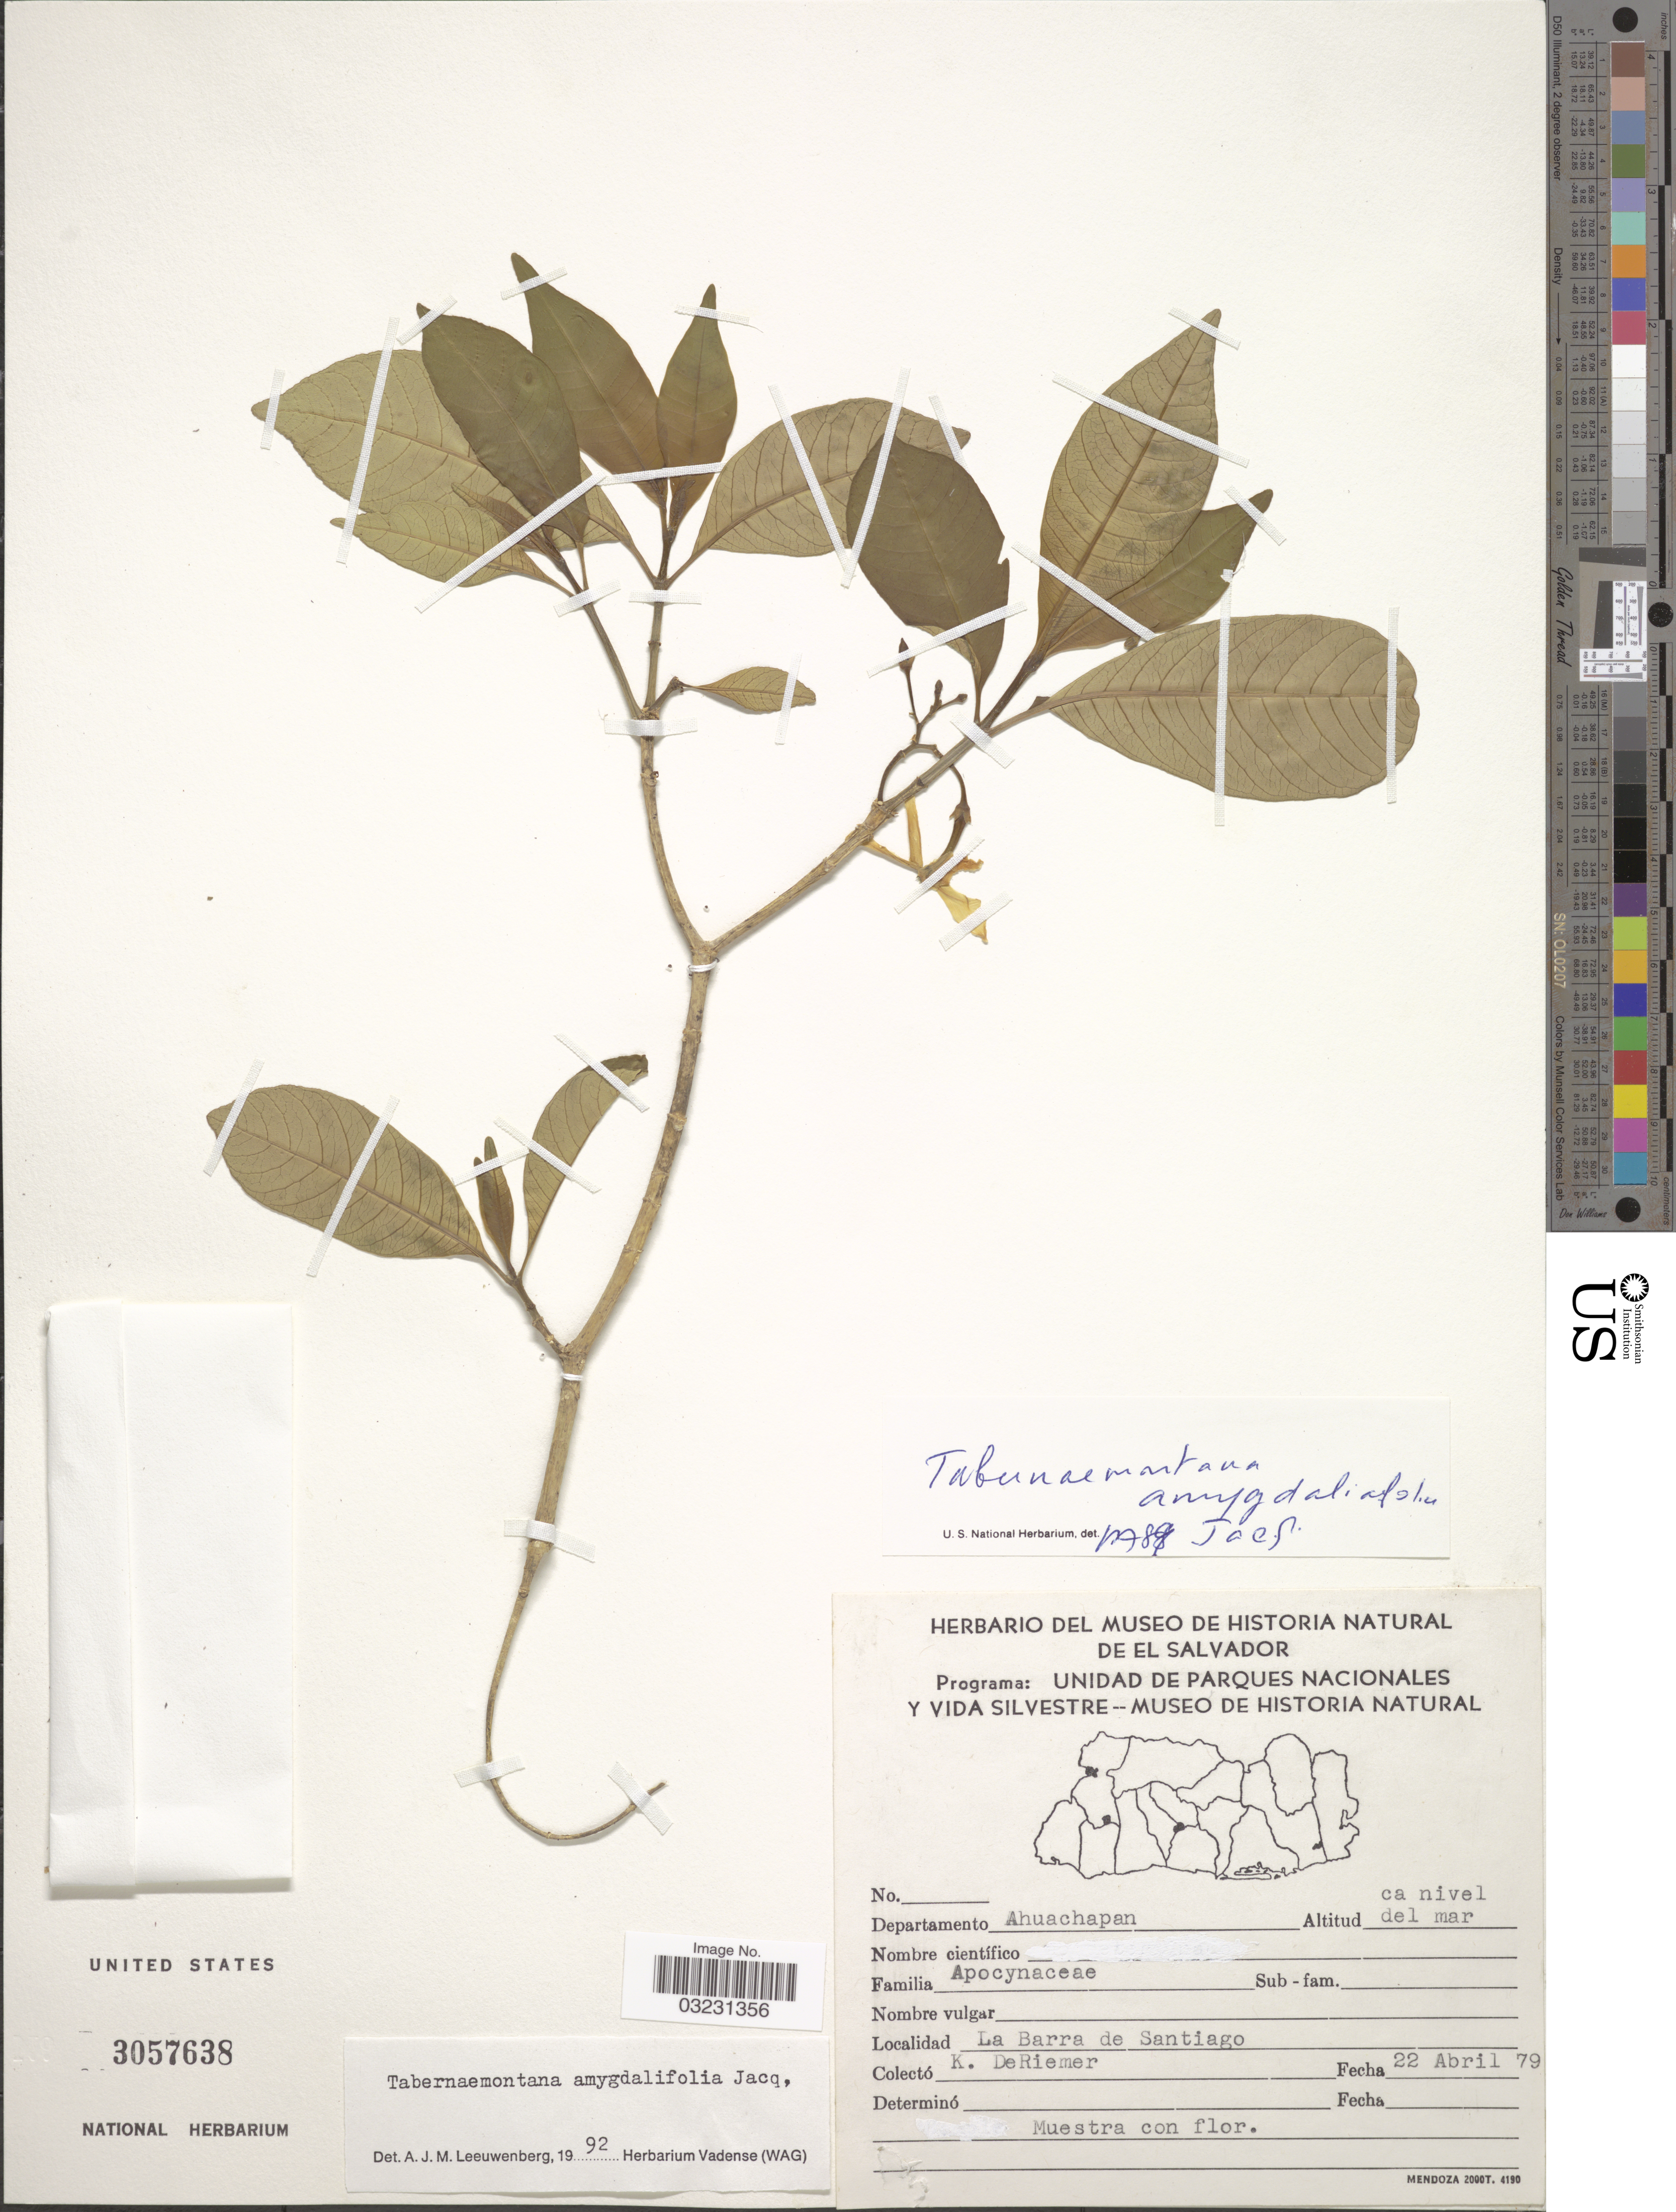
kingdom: Plantae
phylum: Tracheophyta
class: Magnoliopsida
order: Gentianales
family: Apocynaceae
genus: Tabernaemontana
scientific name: Tabernaemontana amygdalifolia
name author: Jacq.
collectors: K. DeRiemer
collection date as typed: Transcribed d/m/y: 22/4/79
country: El Salvador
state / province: Ahuachapan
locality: Departamento Ahuachapan, La Barra de Santiago.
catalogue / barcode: US 3057638